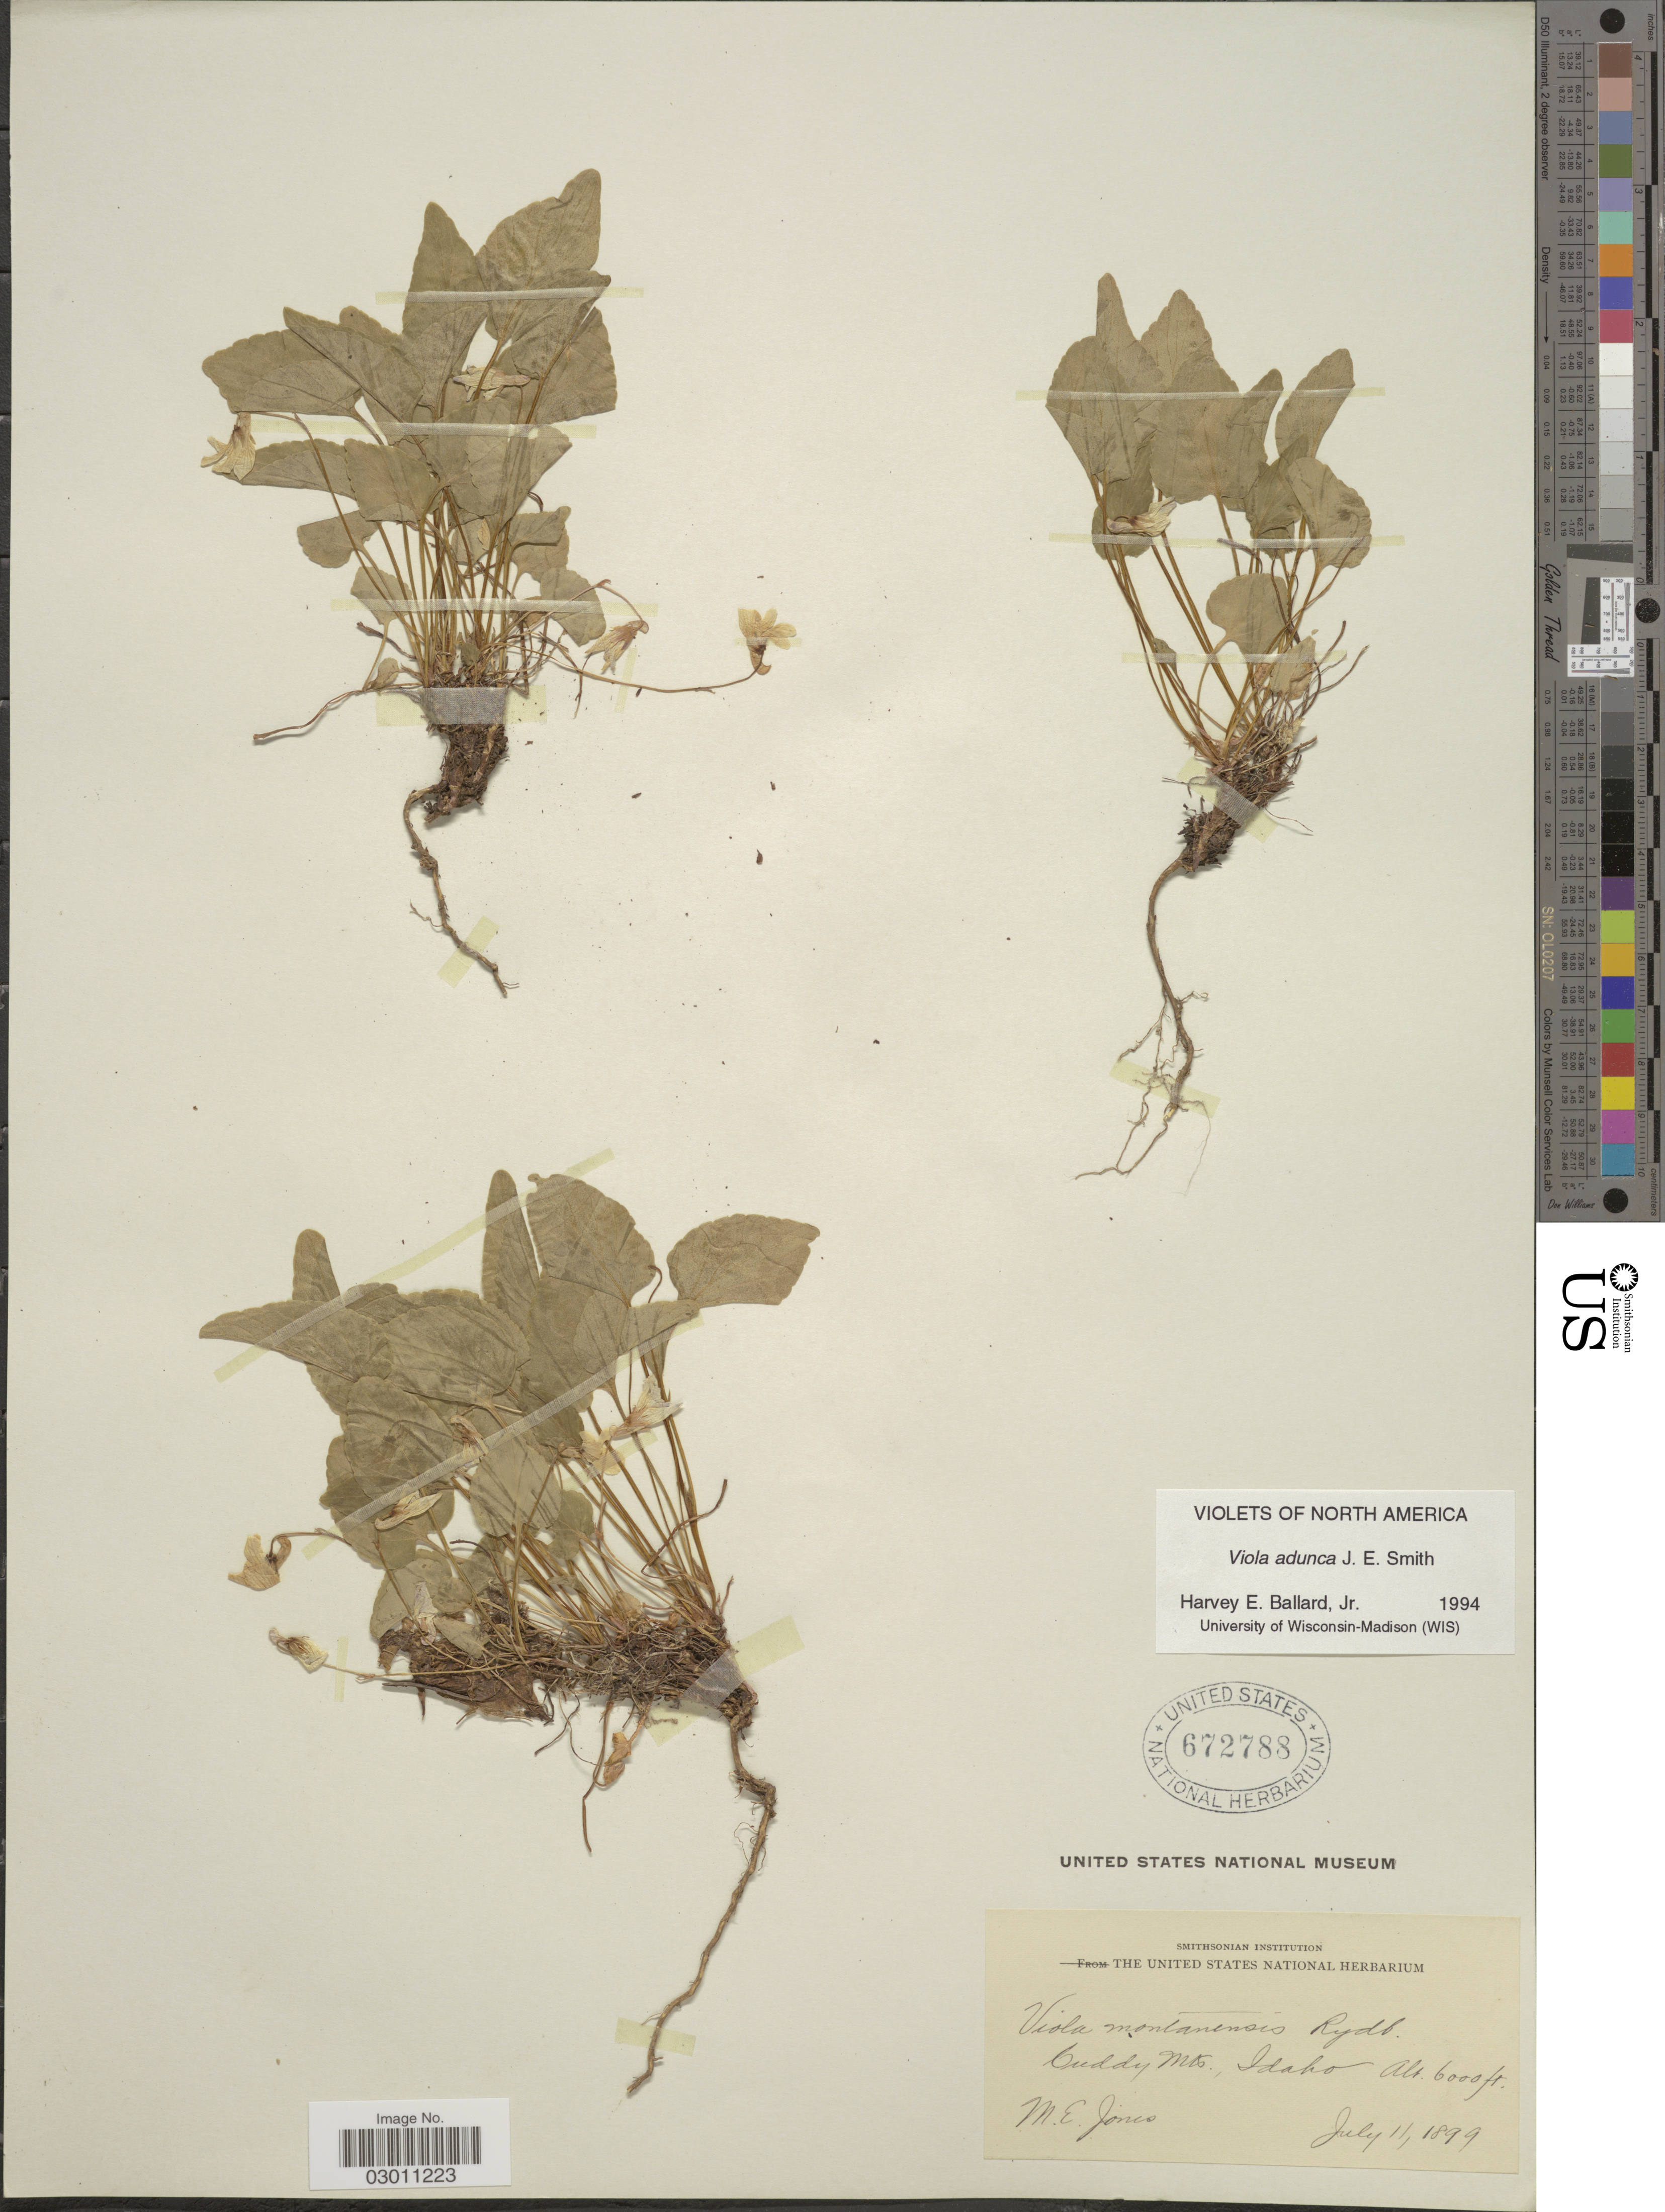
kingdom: Plantae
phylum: Tracheophyta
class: Magnoliopsida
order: Malpighiales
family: Violaceae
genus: Viola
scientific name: Viola adunca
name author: Sm.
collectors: M. E. Jones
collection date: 1899-07-11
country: United States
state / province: Idaho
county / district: Washington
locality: Cuddy Mts.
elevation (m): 1829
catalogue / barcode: US 672788